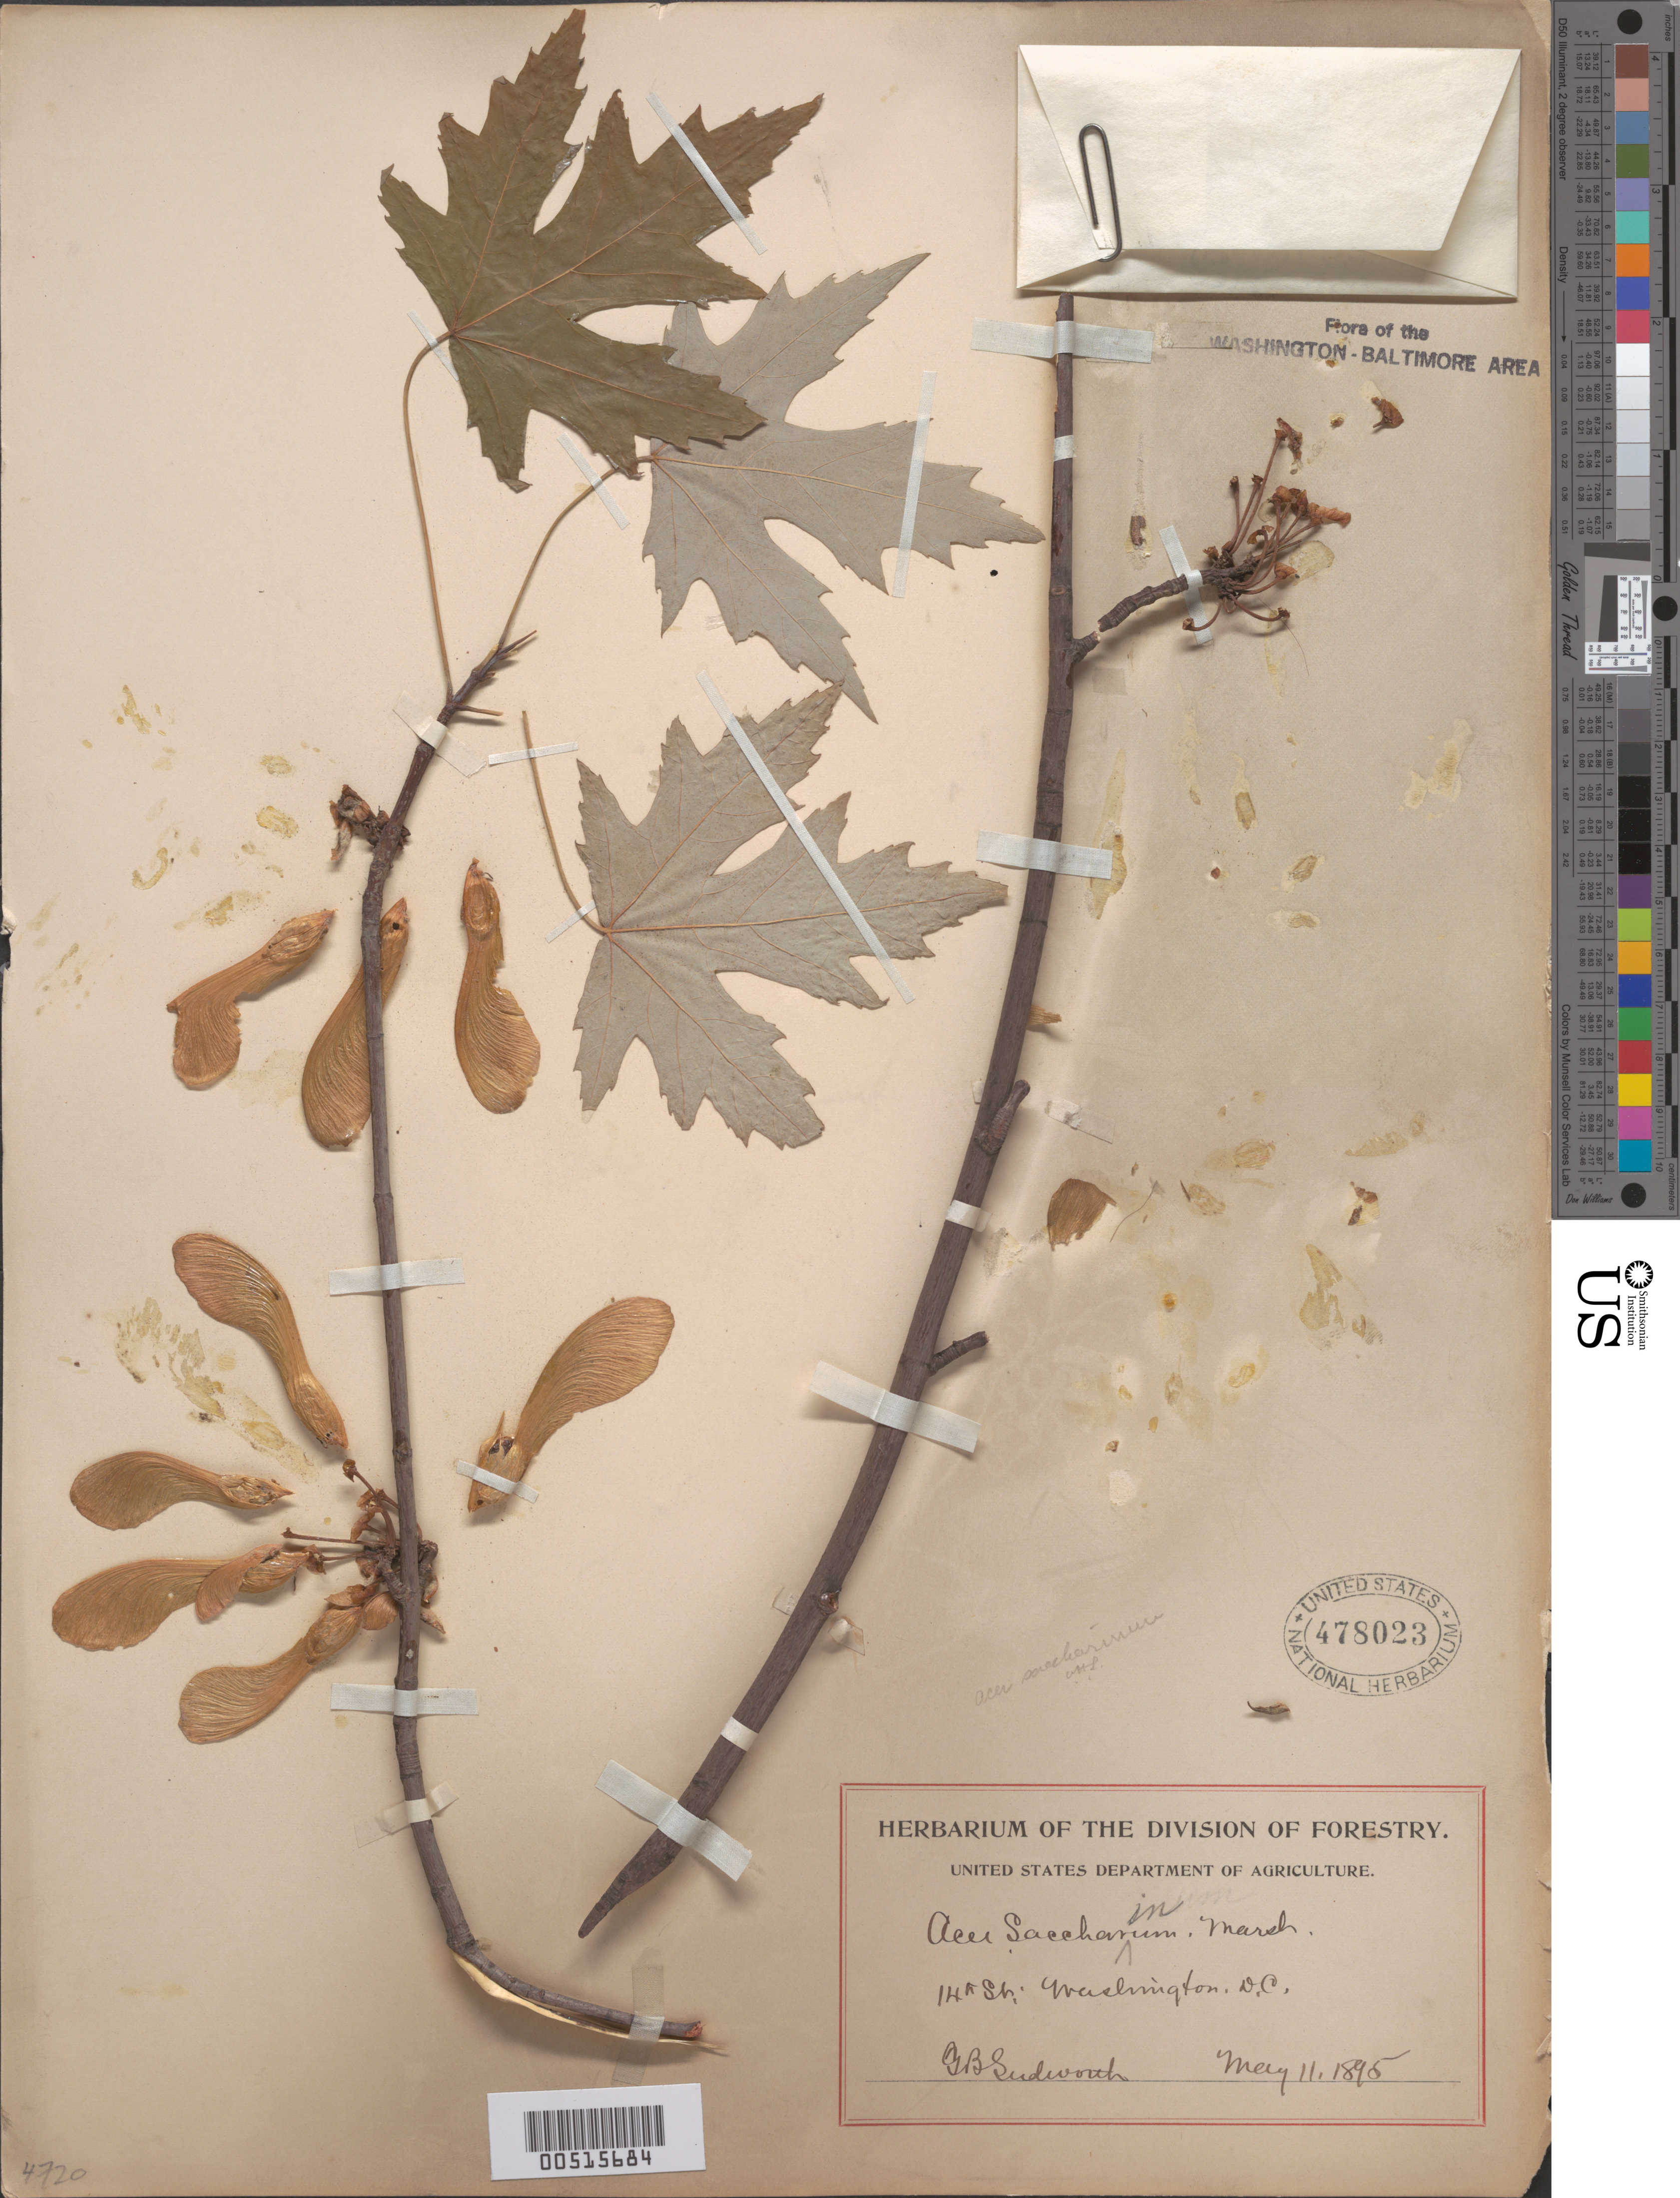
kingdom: Plantae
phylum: Tracheophyta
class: Magnoliopsida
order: Sapindales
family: Sapindaceae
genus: Acer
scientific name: Acer saccharinum subsp. floridanum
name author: (Chapm.) Wesm.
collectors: G. B. Sudworth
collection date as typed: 11 May 1895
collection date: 1895-05-11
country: United States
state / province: District of Columbia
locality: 14th St. in Washington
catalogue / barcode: US 478023